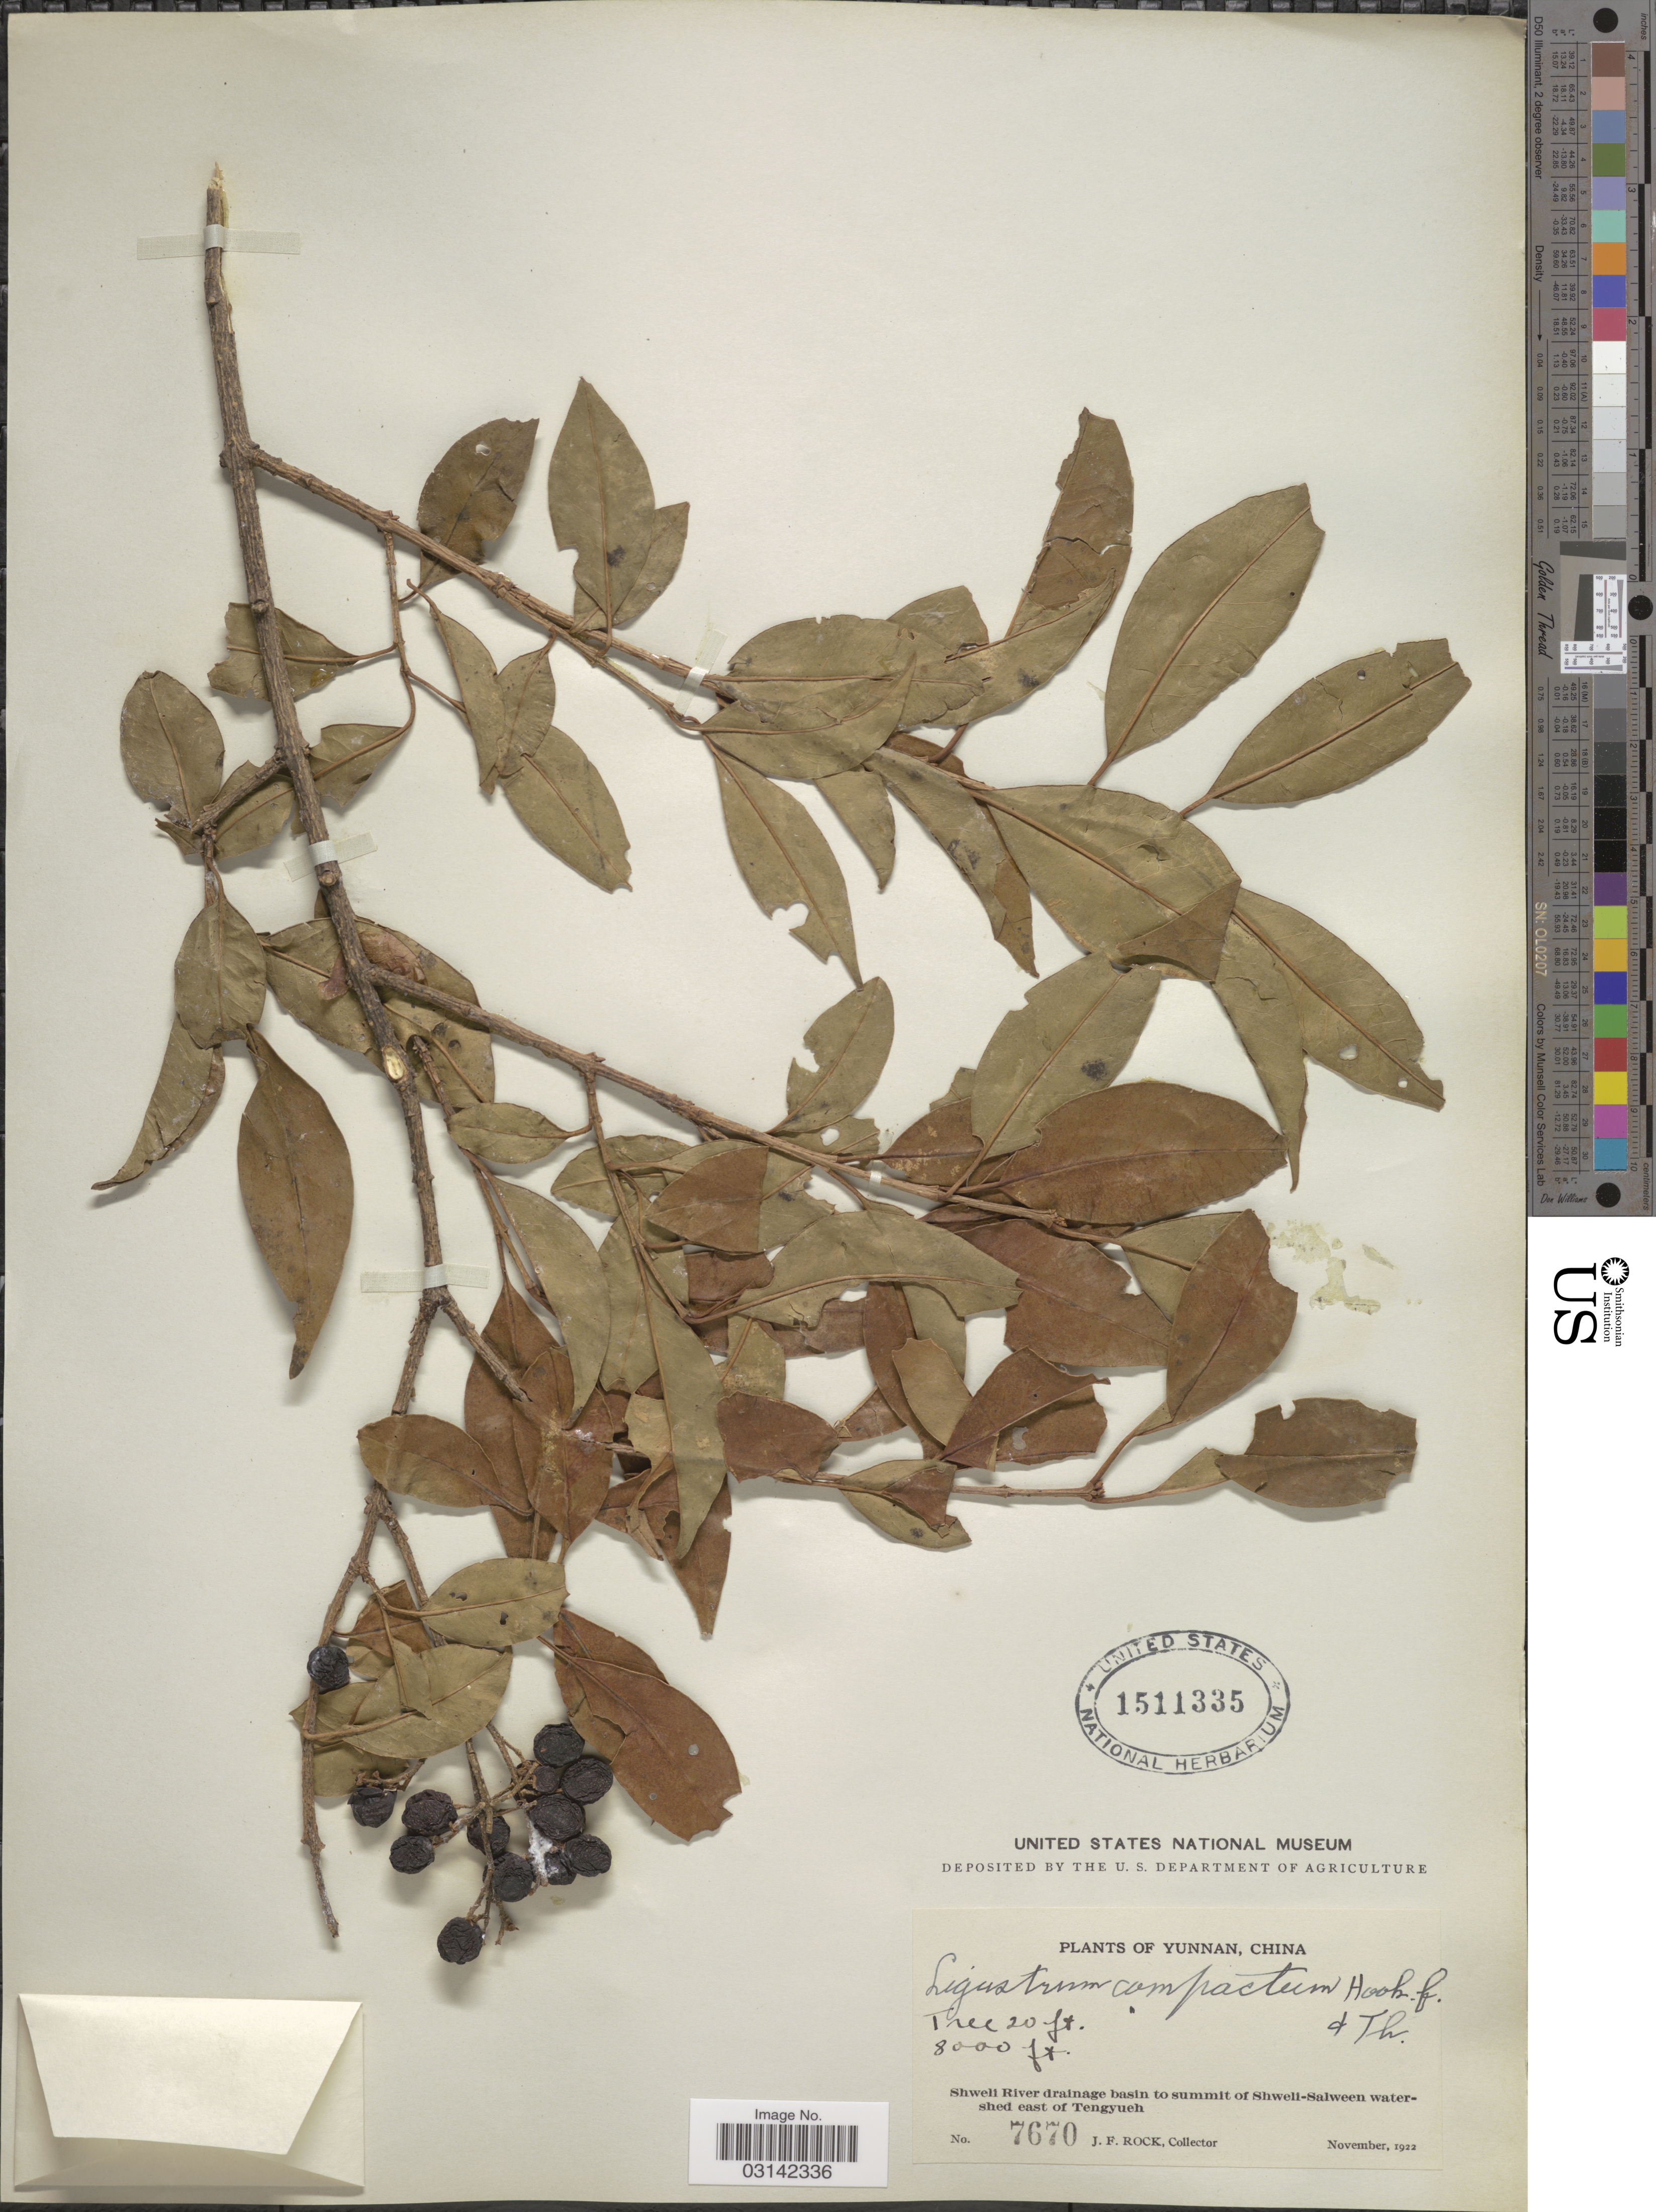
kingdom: Plantae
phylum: Tracheophyta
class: Magnoliopsida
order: Lamiales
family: Oleaceae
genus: Ligustrum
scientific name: Ligustrum compactum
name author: (Wall. ex G. Don) Hook. f. & Thomson ex Brandis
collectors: J. Rock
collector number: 7670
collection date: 1922-11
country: China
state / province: Yunnan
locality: Shweli River drainage basin to summit of Shweli-Salween watershed east of Tengyueh.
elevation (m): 2438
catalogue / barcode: US 1511335